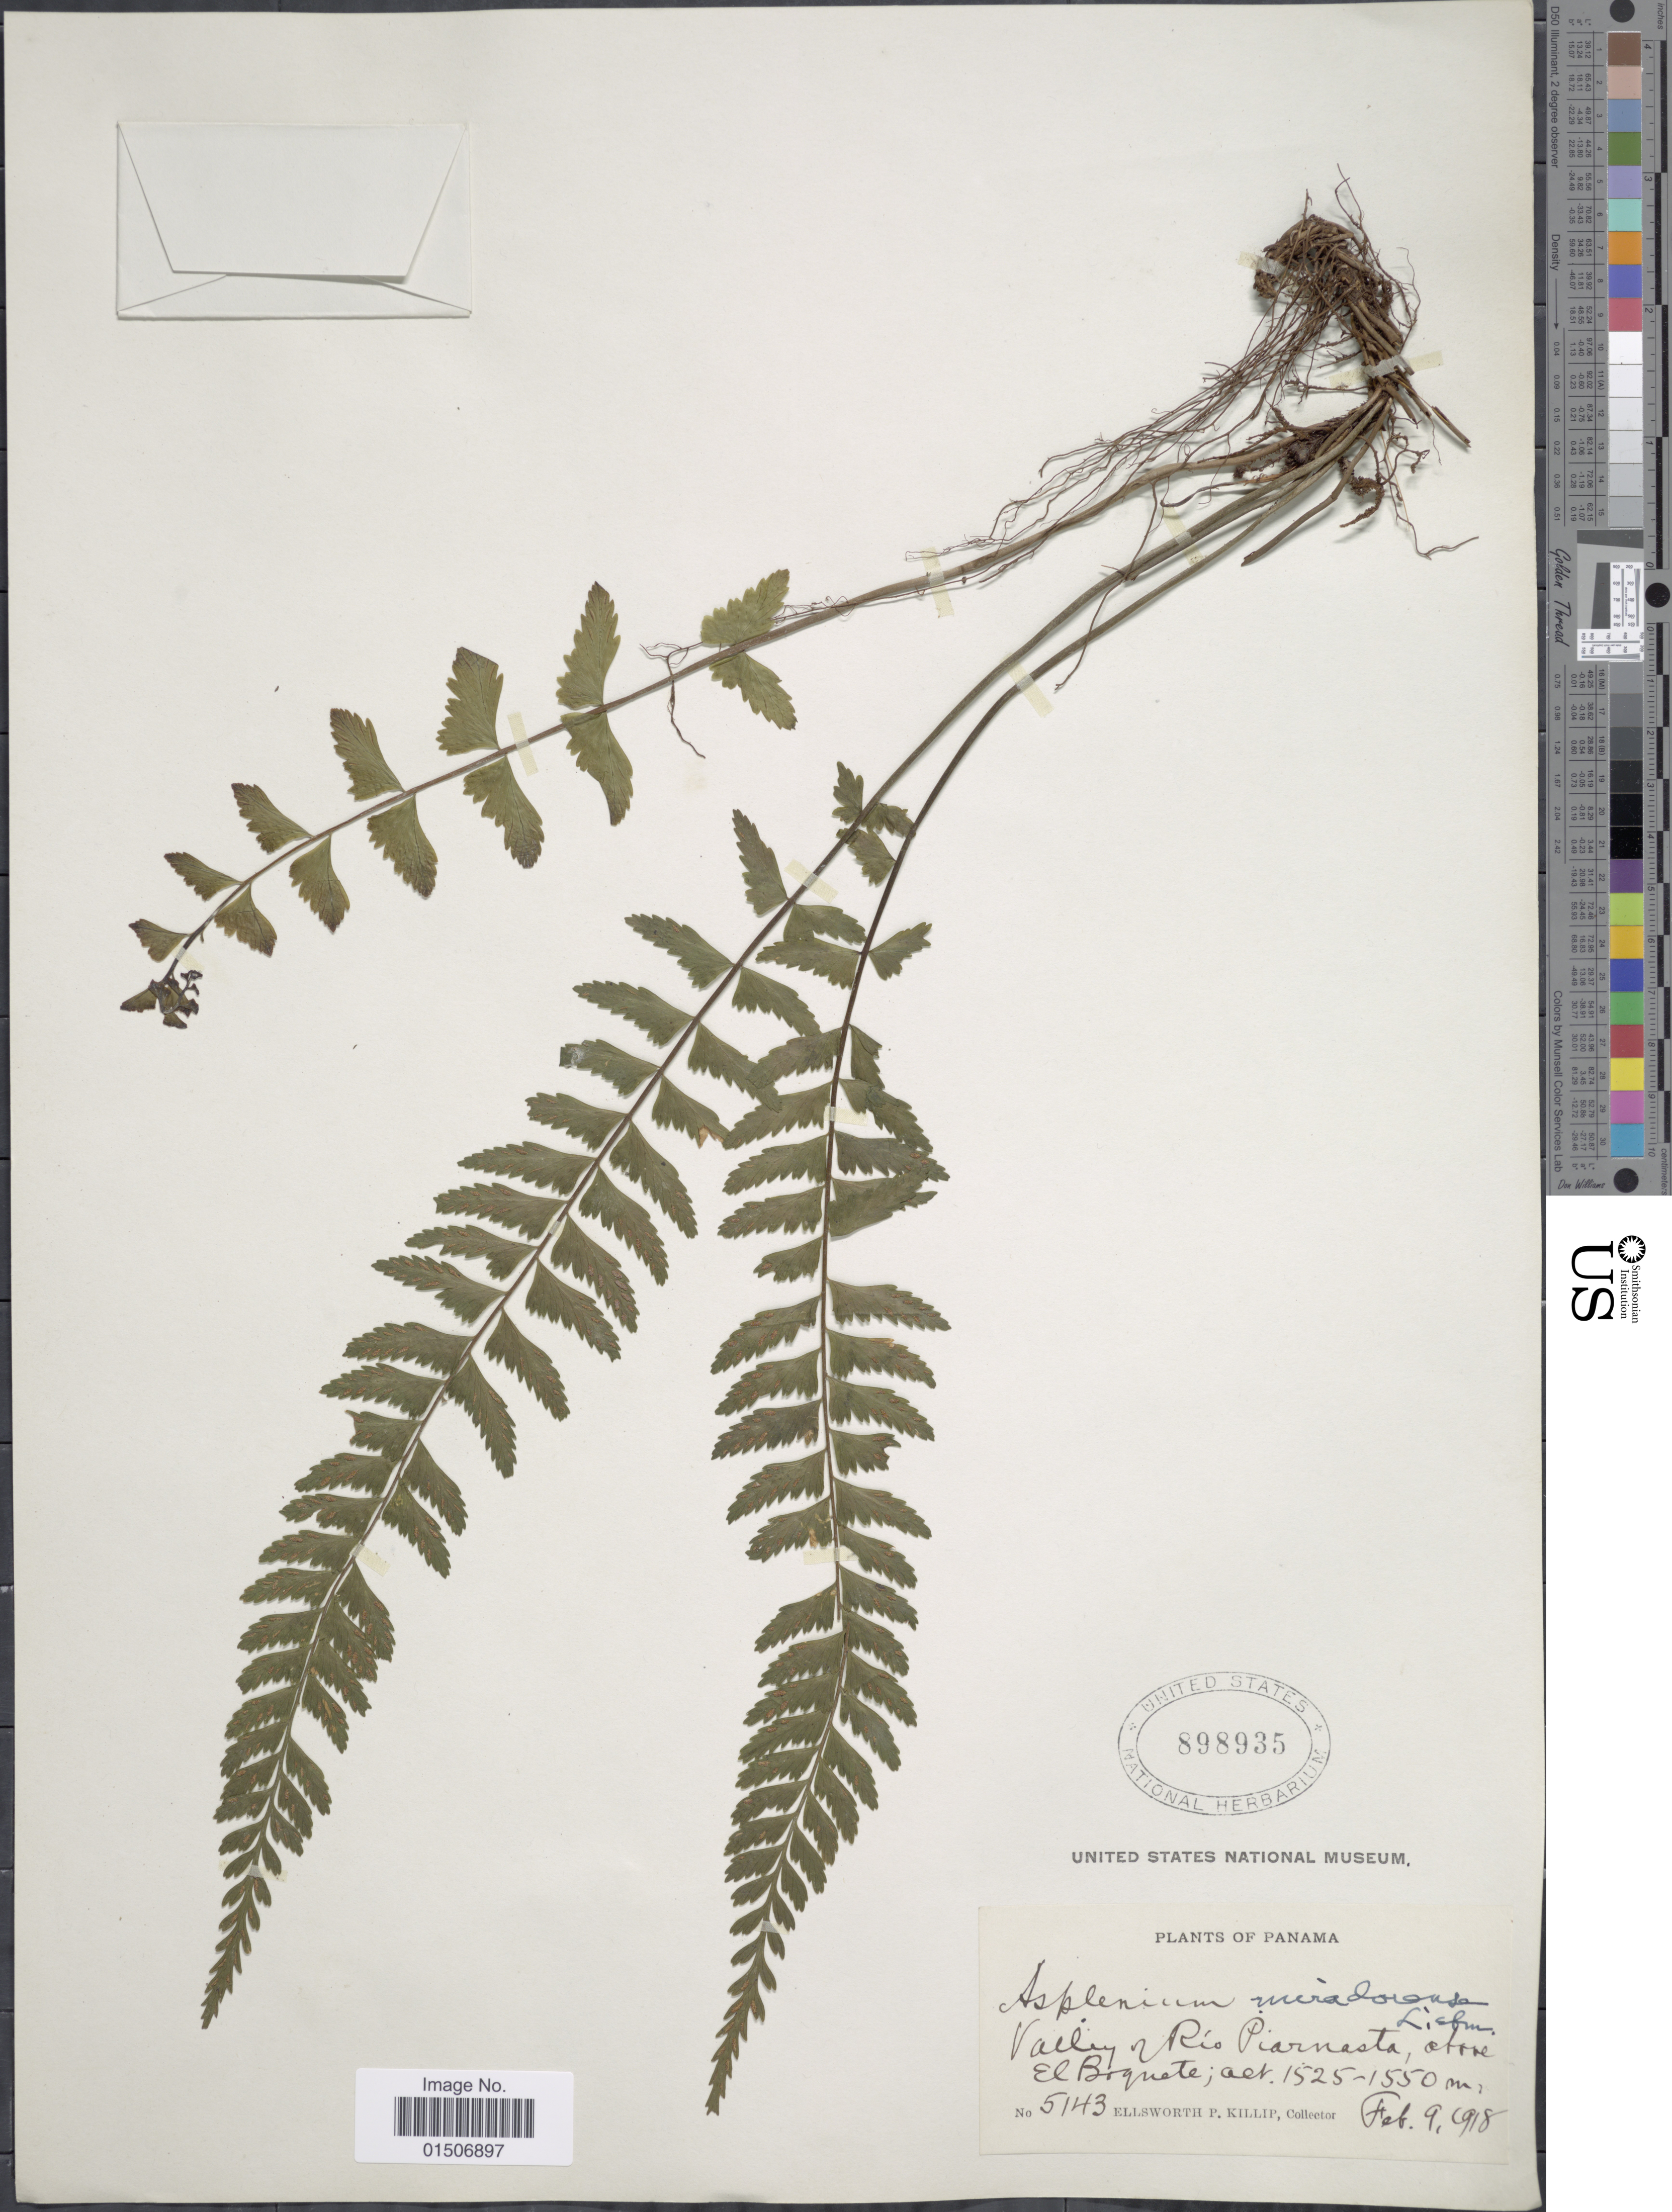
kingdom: Plantae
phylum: Tracheophyta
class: Polypodiopsida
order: Polypodiales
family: Aspleniaceae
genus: Asplenium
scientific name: Asplenium miradorense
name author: Liebm.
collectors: E. P. Killip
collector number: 5143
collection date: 1918-02-09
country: Panama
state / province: Panamá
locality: Valley of Rio Piarnasta, above El Borquete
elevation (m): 1525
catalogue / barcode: US 898935